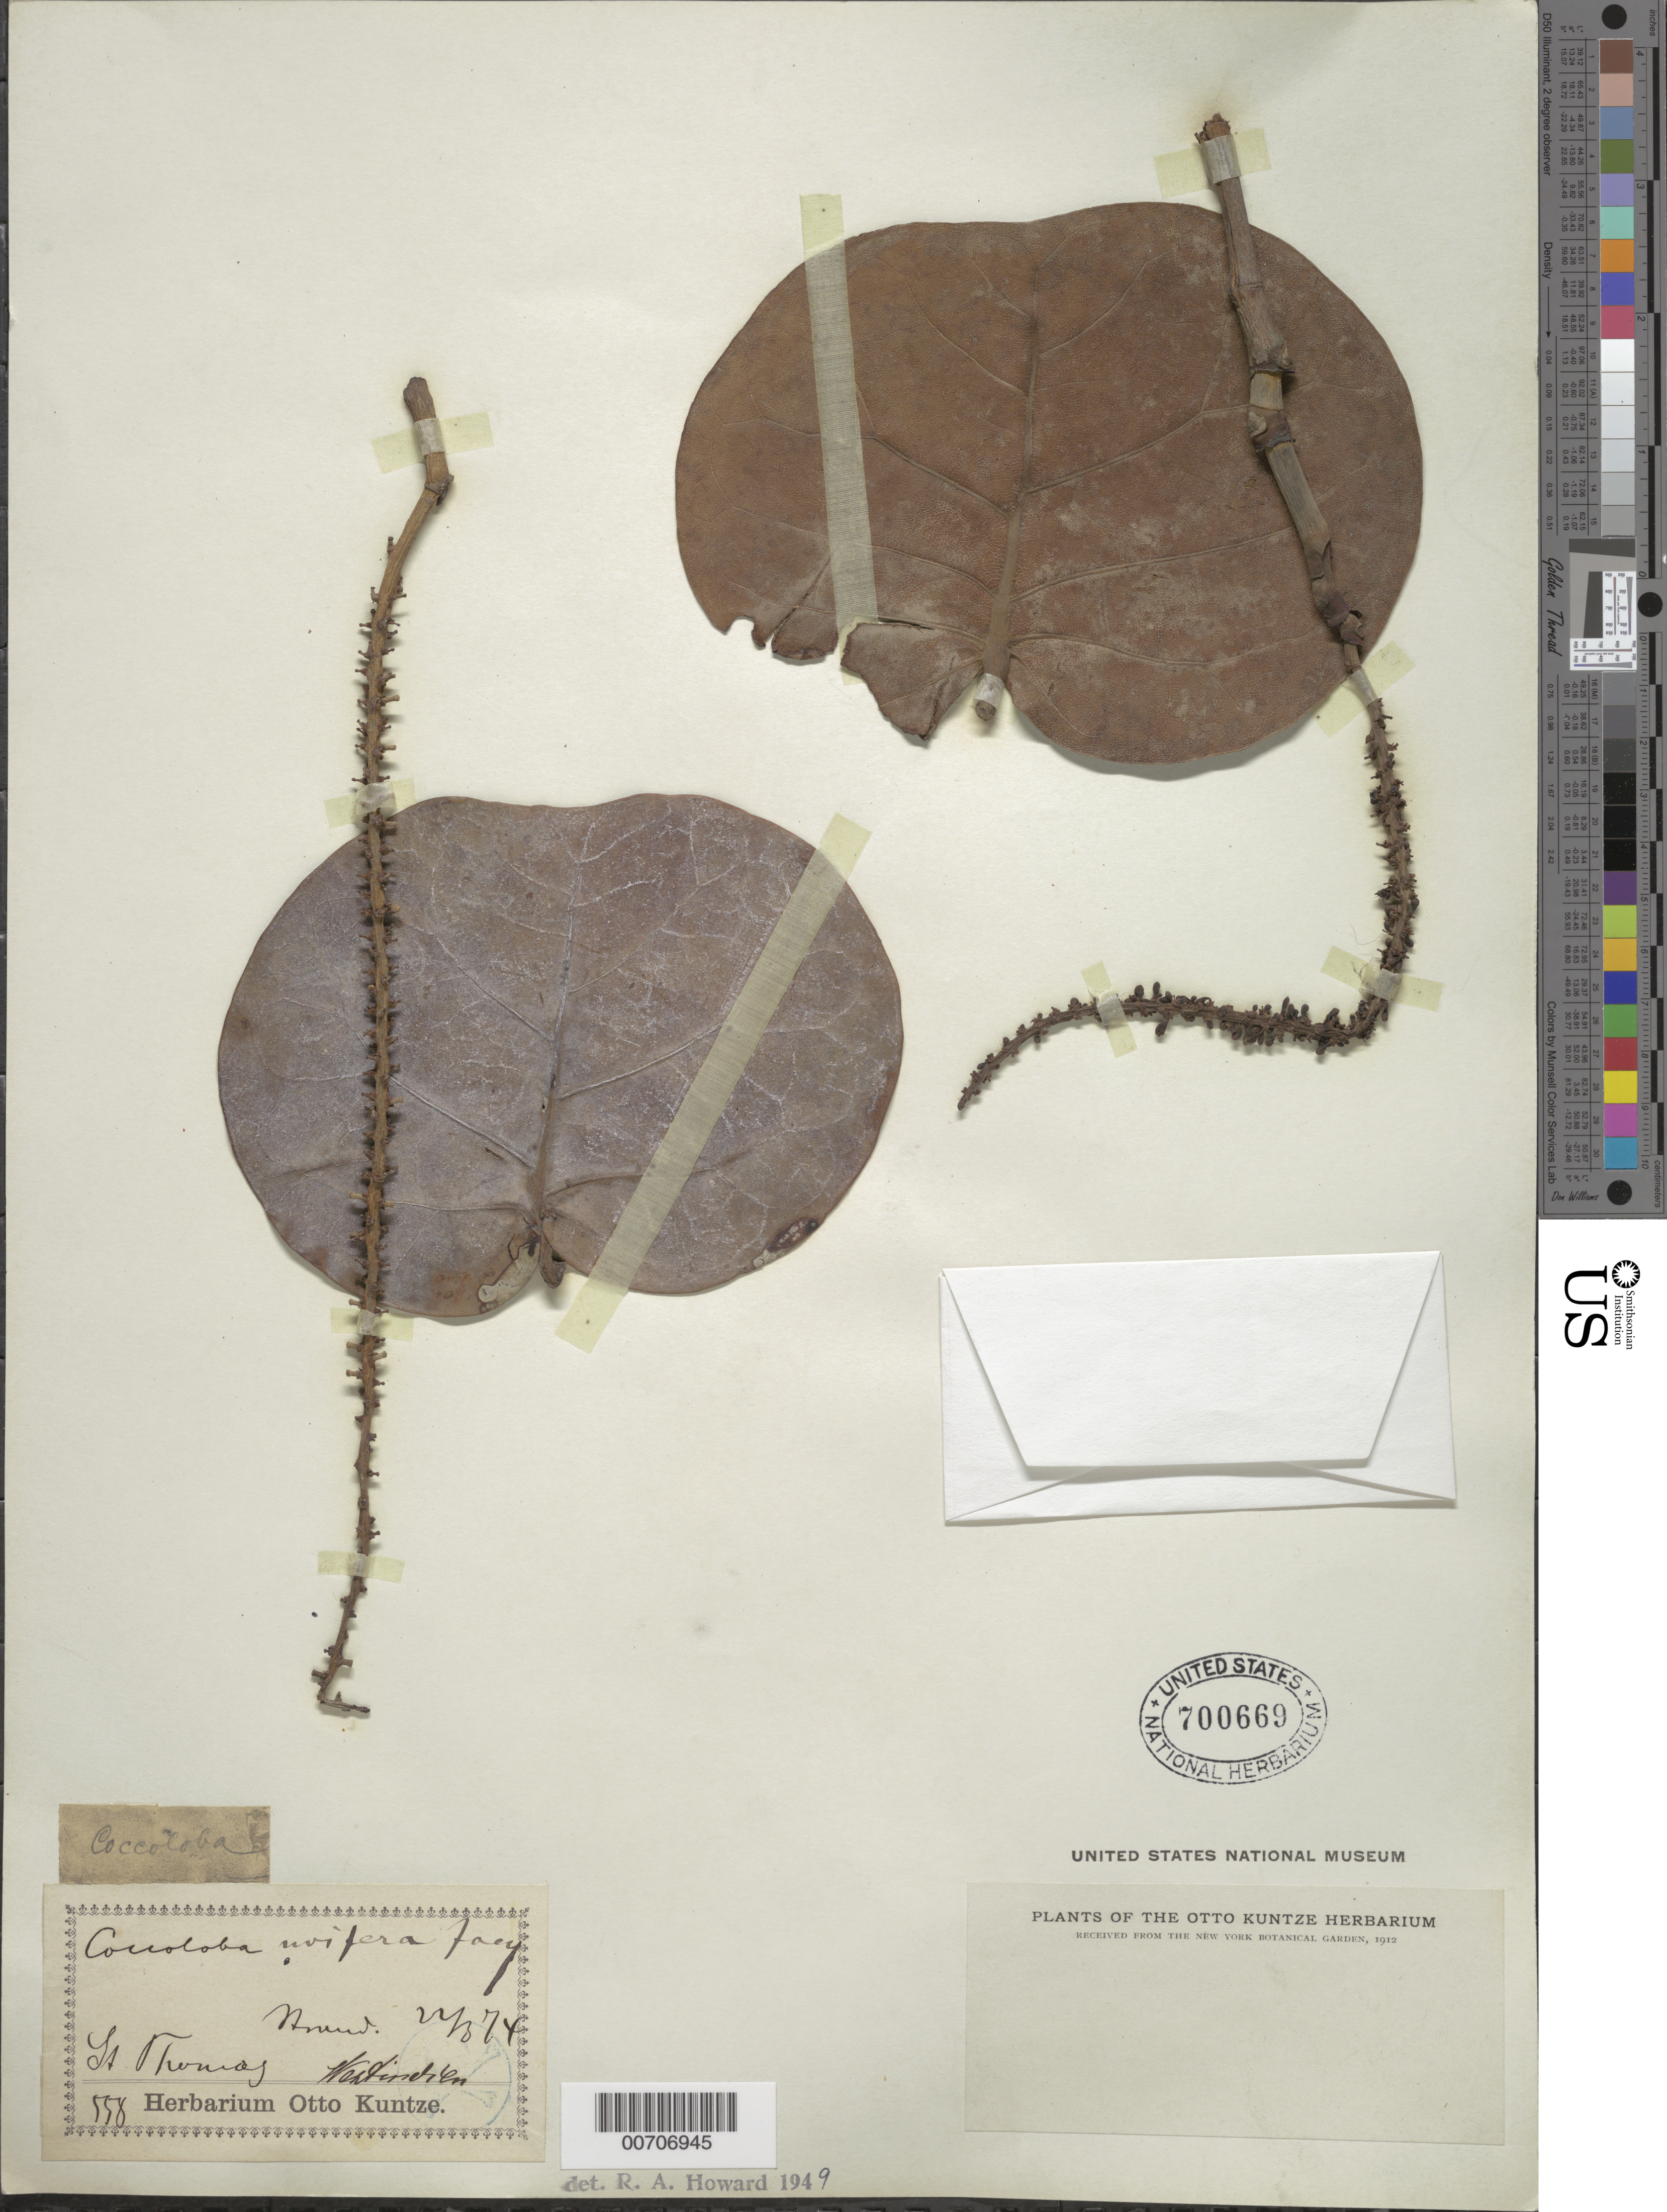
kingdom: Plantae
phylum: Tracheophyta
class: Magnoliopsida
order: Caryophyllales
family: Polygonaceae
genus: Coccoloba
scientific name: Coccoloba x uvifera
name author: L.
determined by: Howard, R. A.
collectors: C.E.O. Kuntze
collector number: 558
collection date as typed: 22 Mar 1874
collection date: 1874-03-22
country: U.S. Virgin Islands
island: St. Thomas Island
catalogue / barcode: US 700669